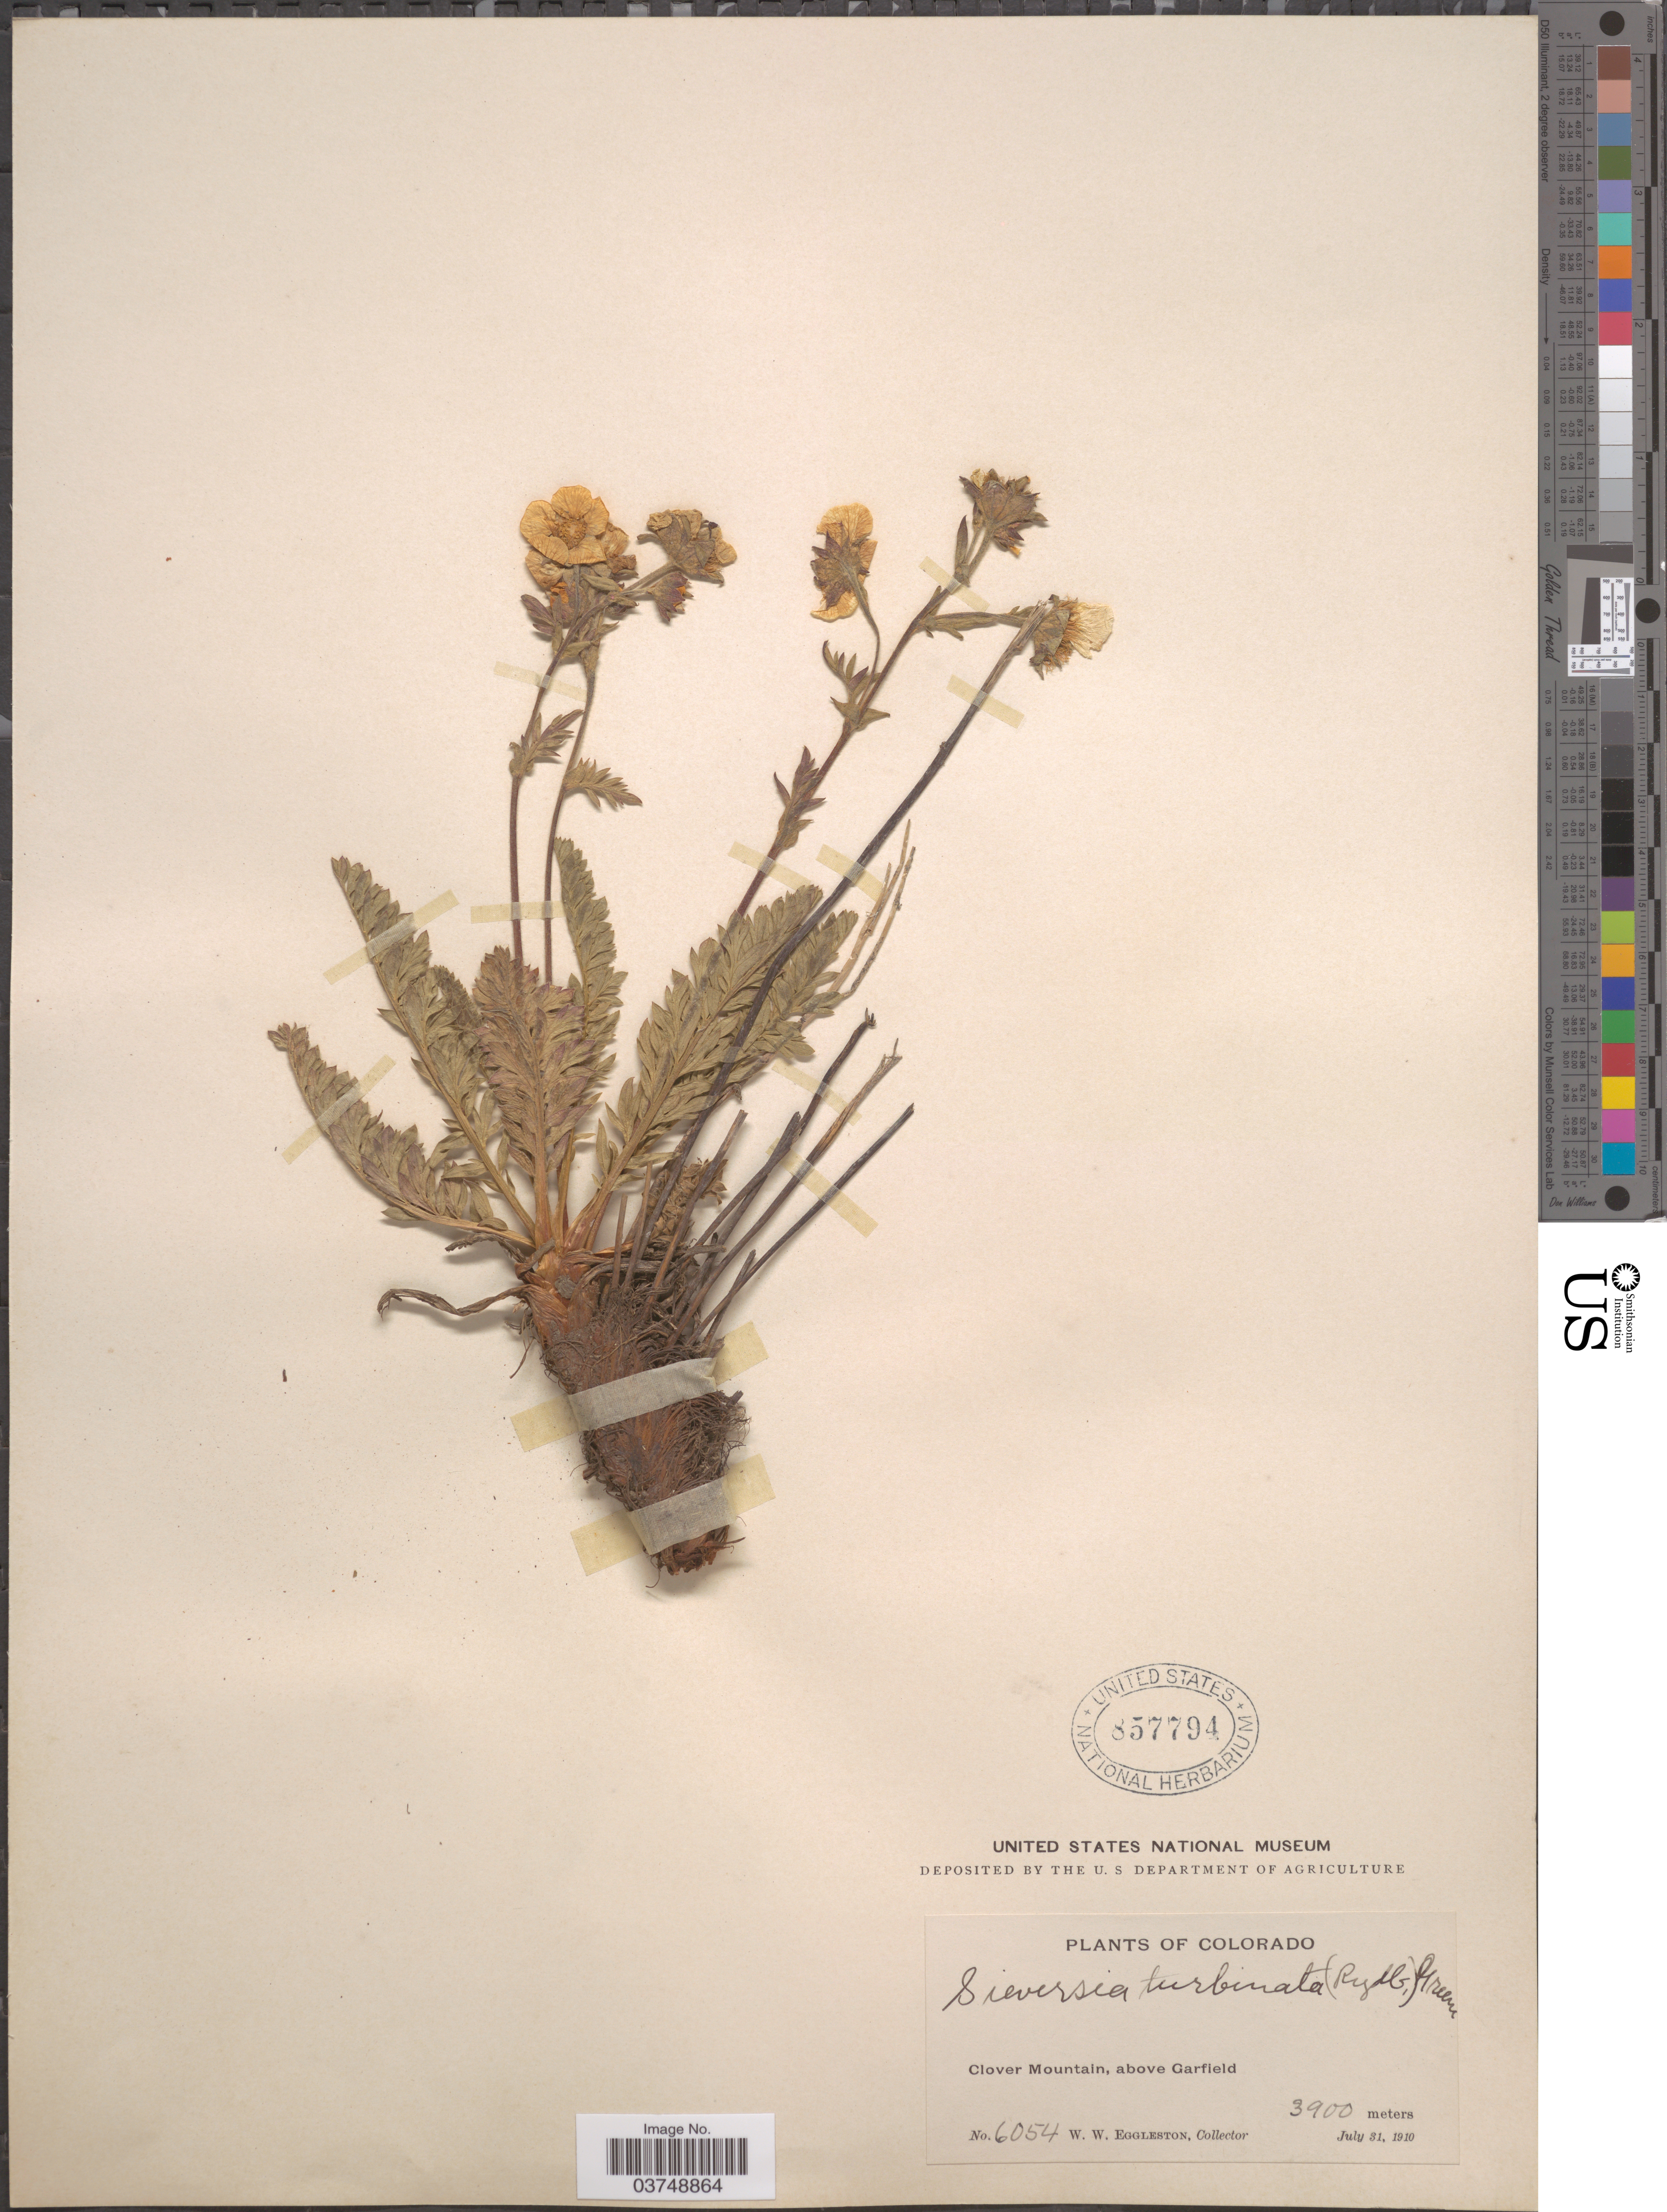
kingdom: Plantae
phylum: Tracheophyta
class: Magnoliopsida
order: Rosales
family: Rosaceae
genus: Geum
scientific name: Geum rossii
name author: (R. Br.) Ser.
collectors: W. W. Eggleston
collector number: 6054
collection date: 1910-07-31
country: United States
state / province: Colorado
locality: Clover Mountain, above Garfield.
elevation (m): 3900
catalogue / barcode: US 857794